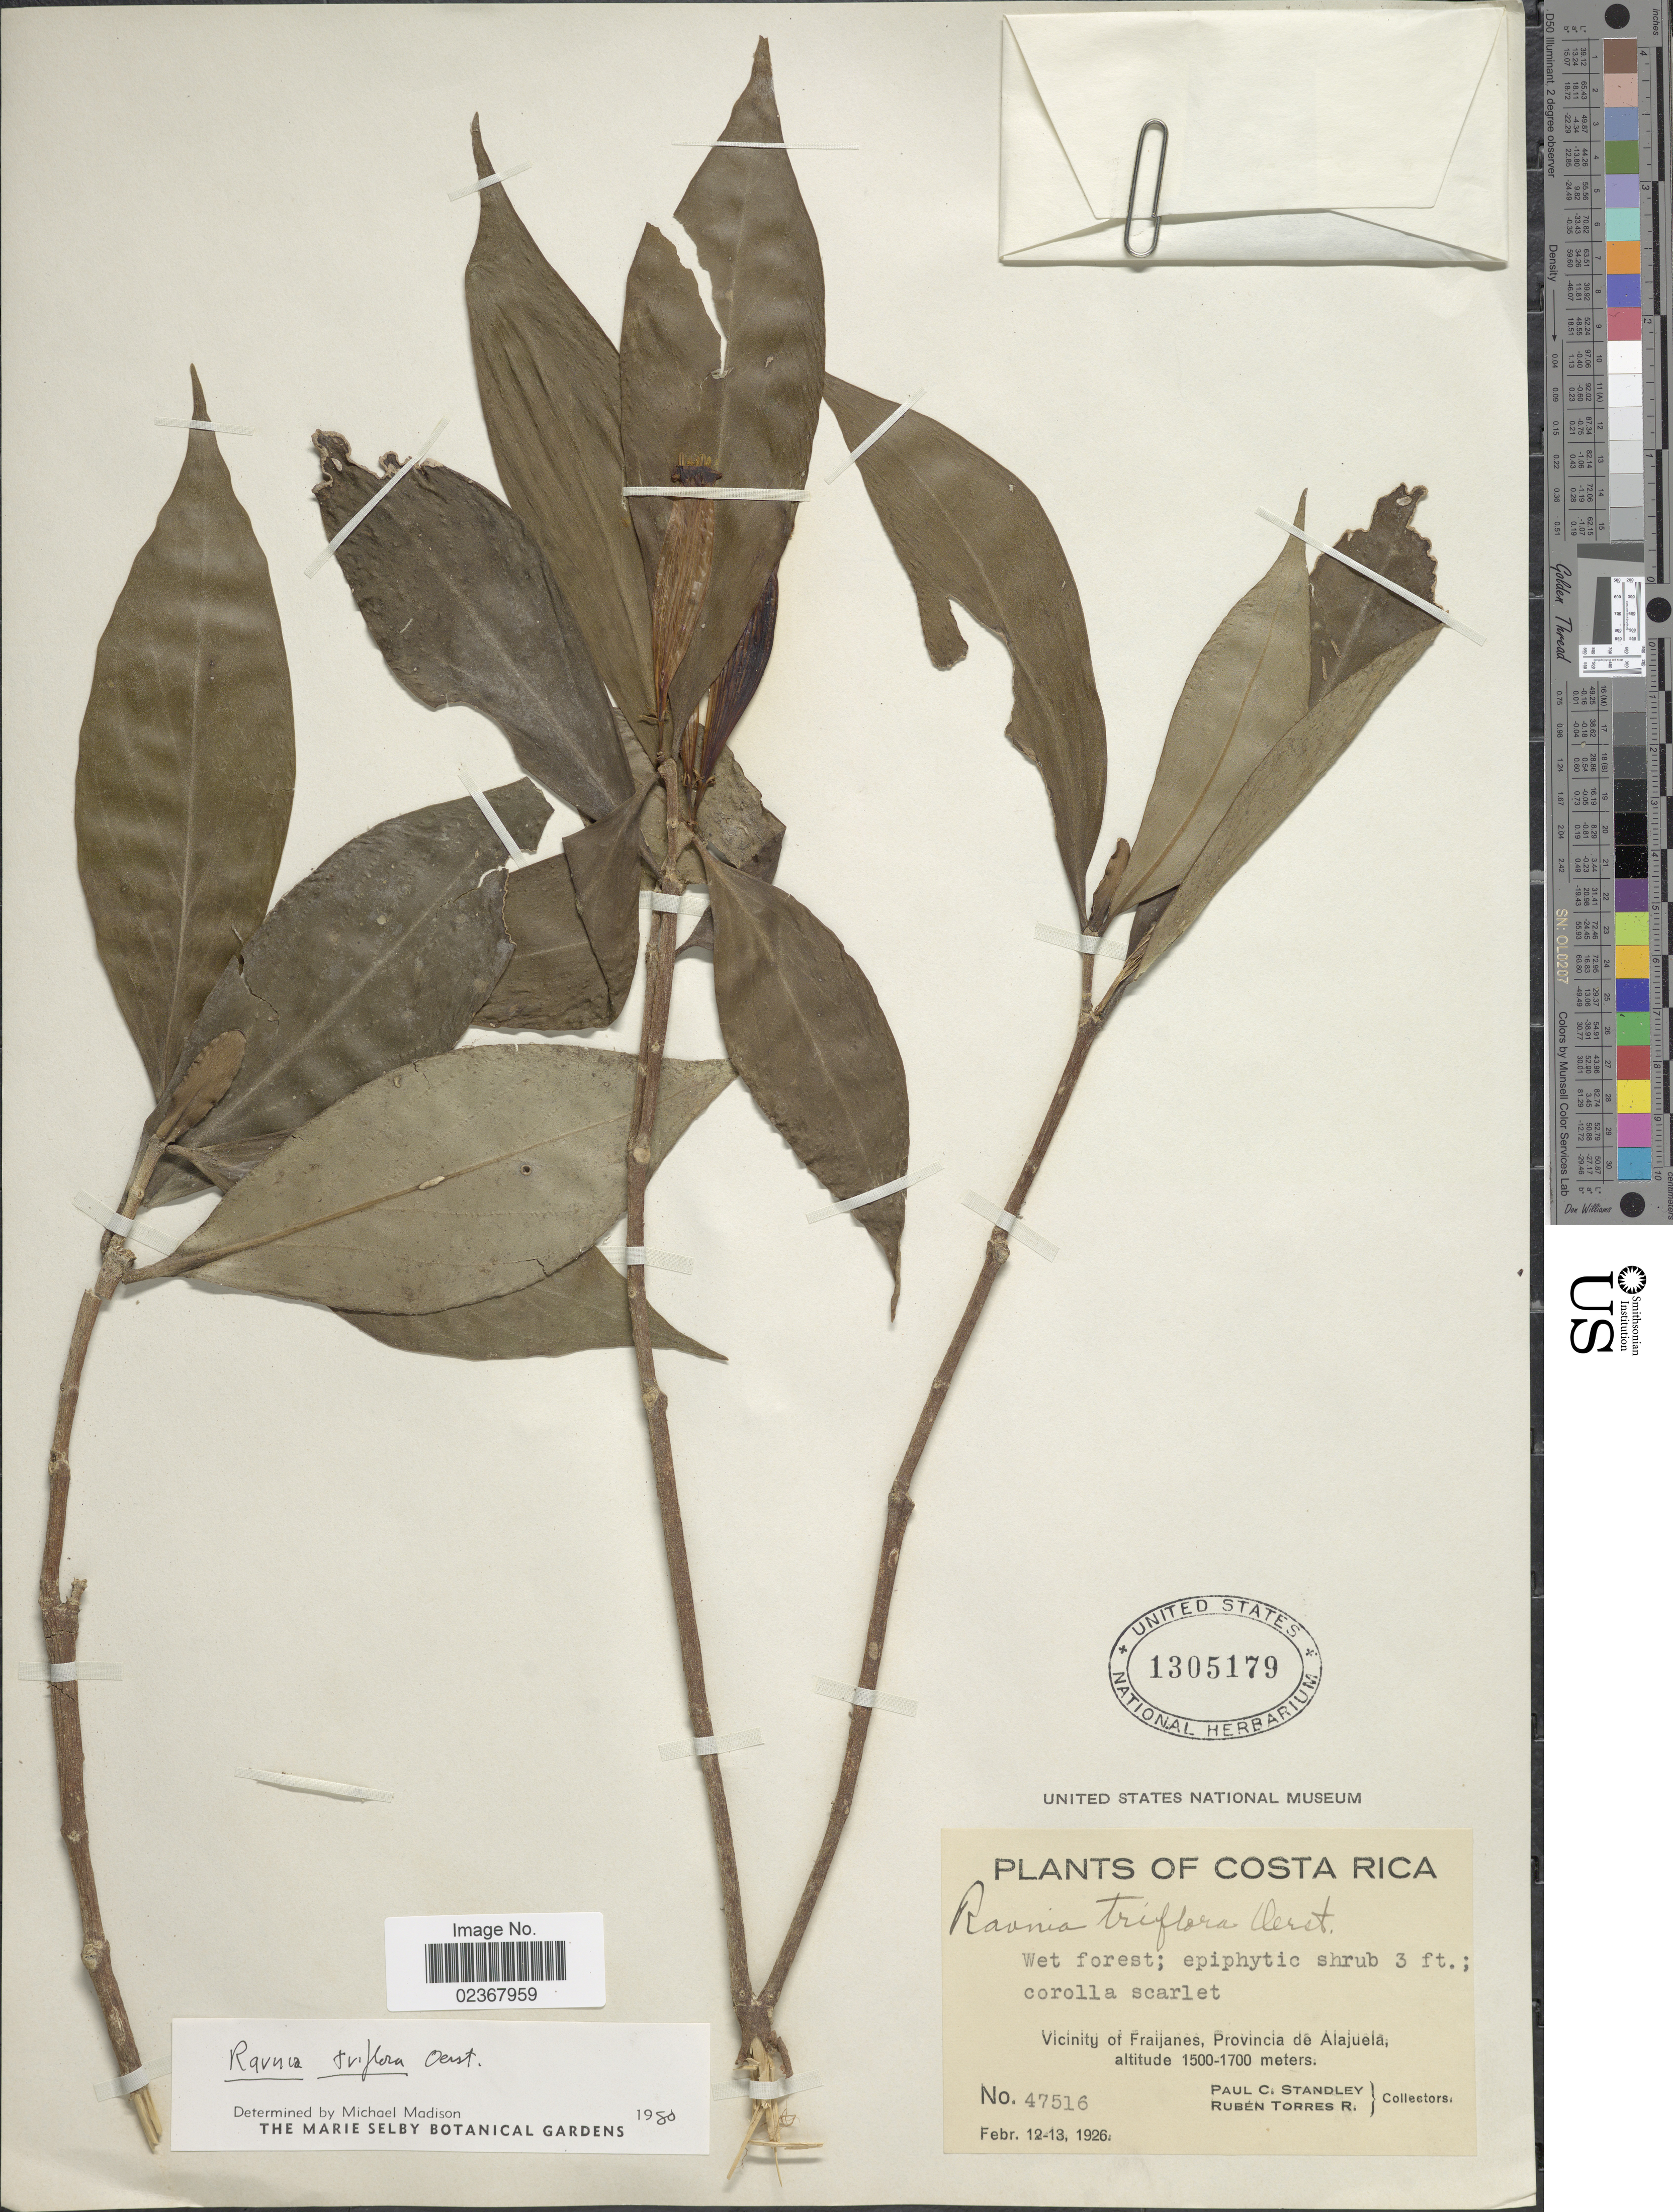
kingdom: Plantae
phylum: Tracheophyta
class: Magnoliopsida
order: Gentianales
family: Rubiaceae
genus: Hillia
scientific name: Hillia triflora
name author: (Oerst.) C.M. Taylor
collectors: P. C. Standley & R. Torres Rojas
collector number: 47516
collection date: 1926-02-12/1926-02-13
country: Costa Rica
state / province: Alajuela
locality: Vicinity of Fraijanes, Provincia de Alajuela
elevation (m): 1500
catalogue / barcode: US 1305179